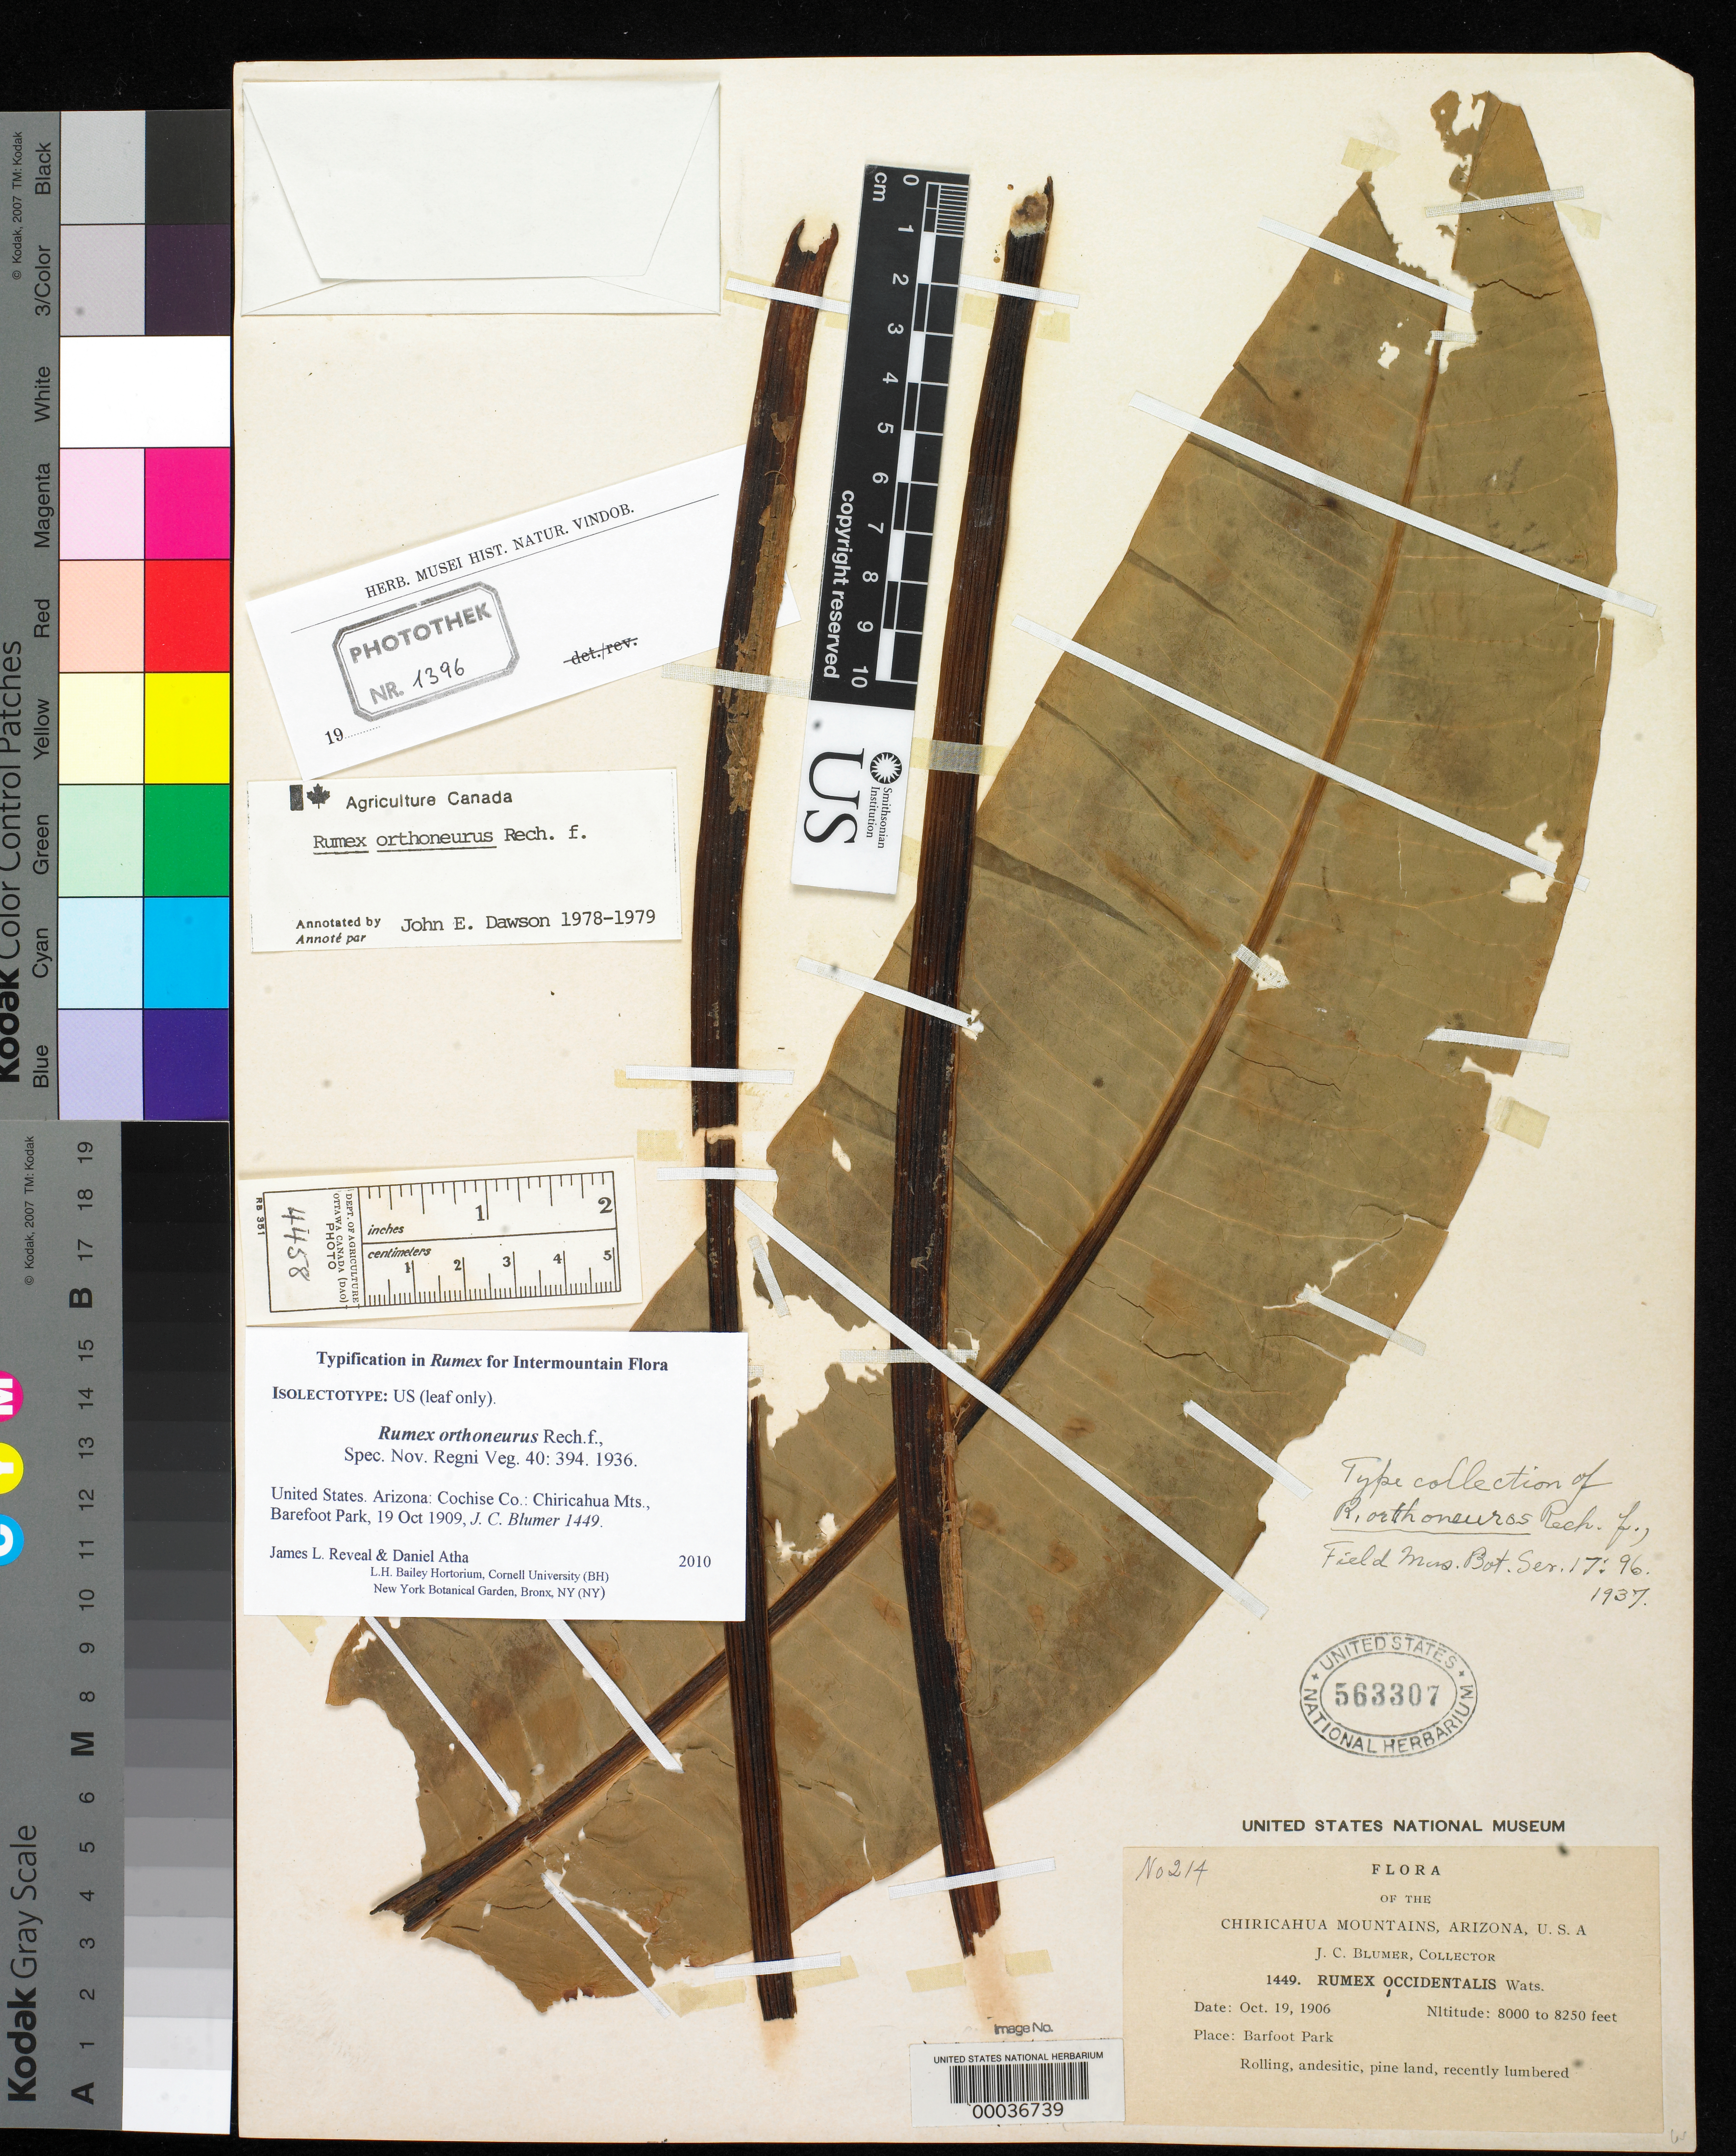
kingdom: Plantae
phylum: Tracheophyta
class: Magnoliopsida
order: Caryophyllales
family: Polygonaceae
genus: Rumex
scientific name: Rumex orthoneurus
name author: Rech. f.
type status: Isolectotype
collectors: J. C. Blumer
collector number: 1449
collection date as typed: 19 Oct 1906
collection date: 1906-10-19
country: United States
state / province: Arizona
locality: Chiricahua Mountains, Barfoot Park.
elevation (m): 2438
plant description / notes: Apparently a mixed collection; lectotype is leaf only (see Reveal & Atha 2010 for discussion).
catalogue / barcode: US 563307